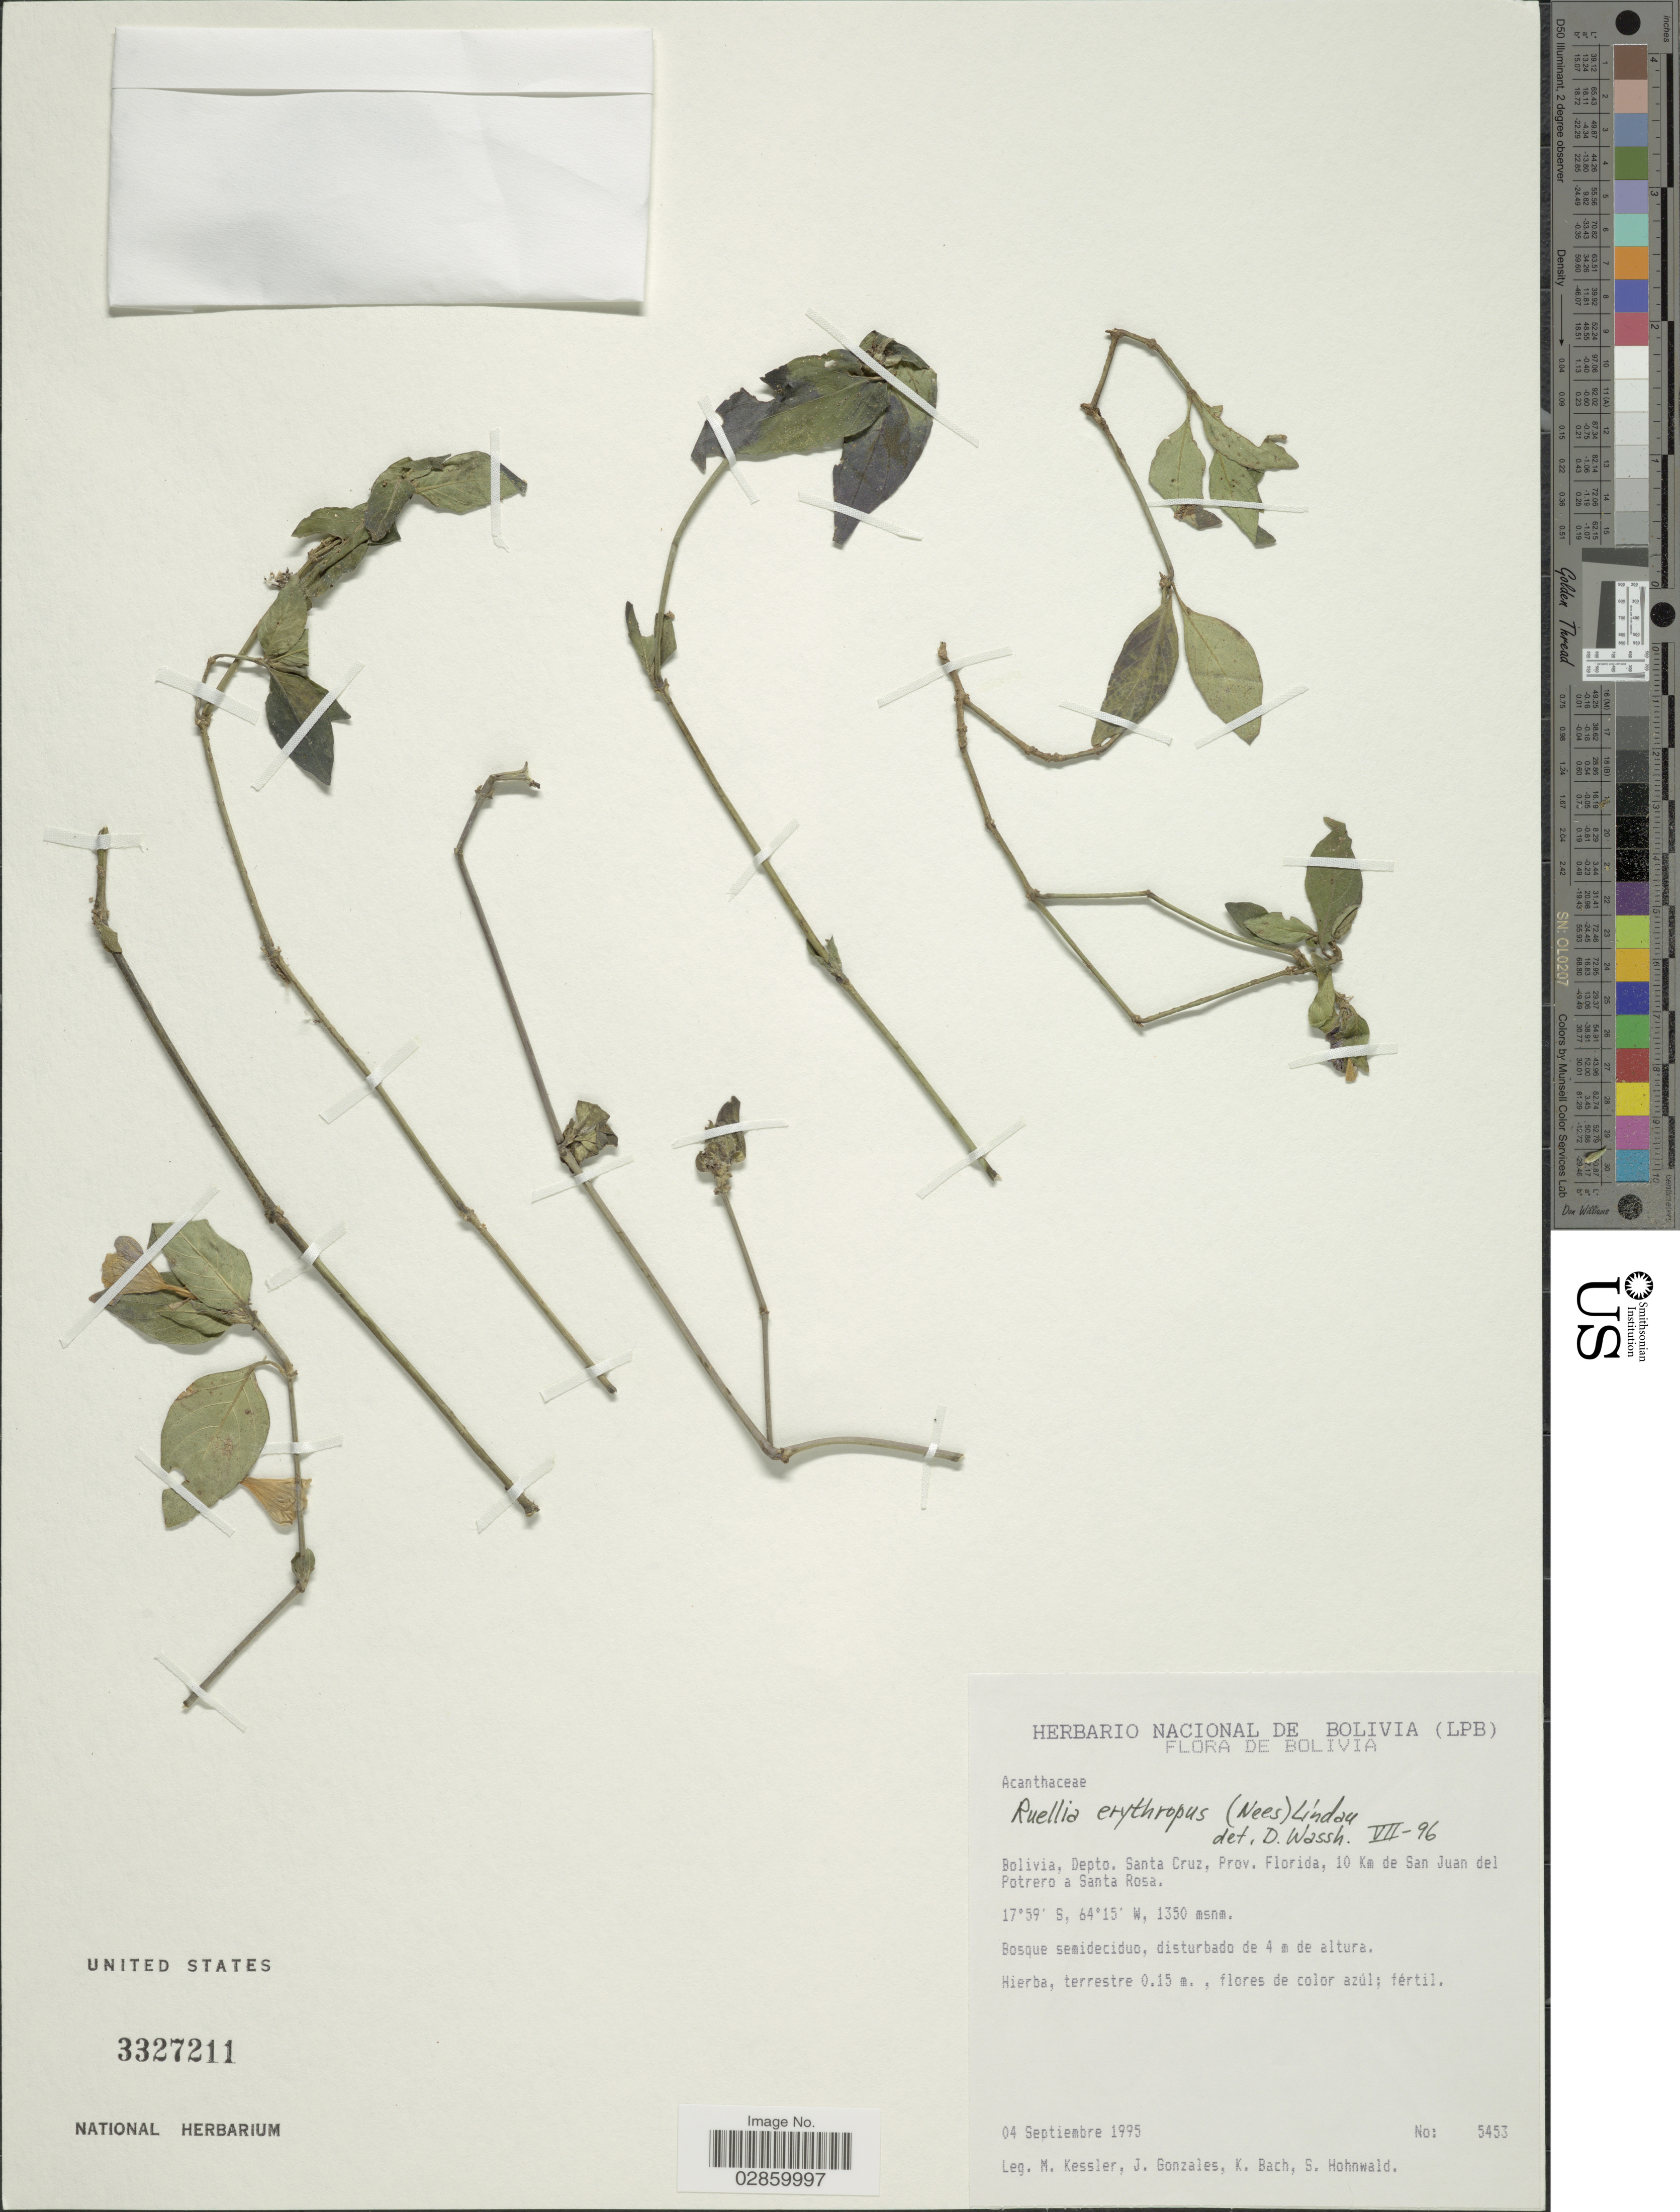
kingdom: Plantae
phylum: Tracheophyta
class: Magnoliopsida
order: Lamiales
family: Acanthaceae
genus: Ruellia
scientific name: Ruellia erythropus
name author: (Nees) Lindau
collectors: M. Kessler, J. Gonzales, K. Bach & S. Hohnwald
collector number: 5453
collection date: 1995-09-04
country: Bolivia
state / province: Santa Cruz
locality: Depto. Santa Cruz, Prov. Florida, 10 Km de San Juan del Potrero a Santa Rosa.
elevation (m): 1350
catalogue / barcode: US 3327211